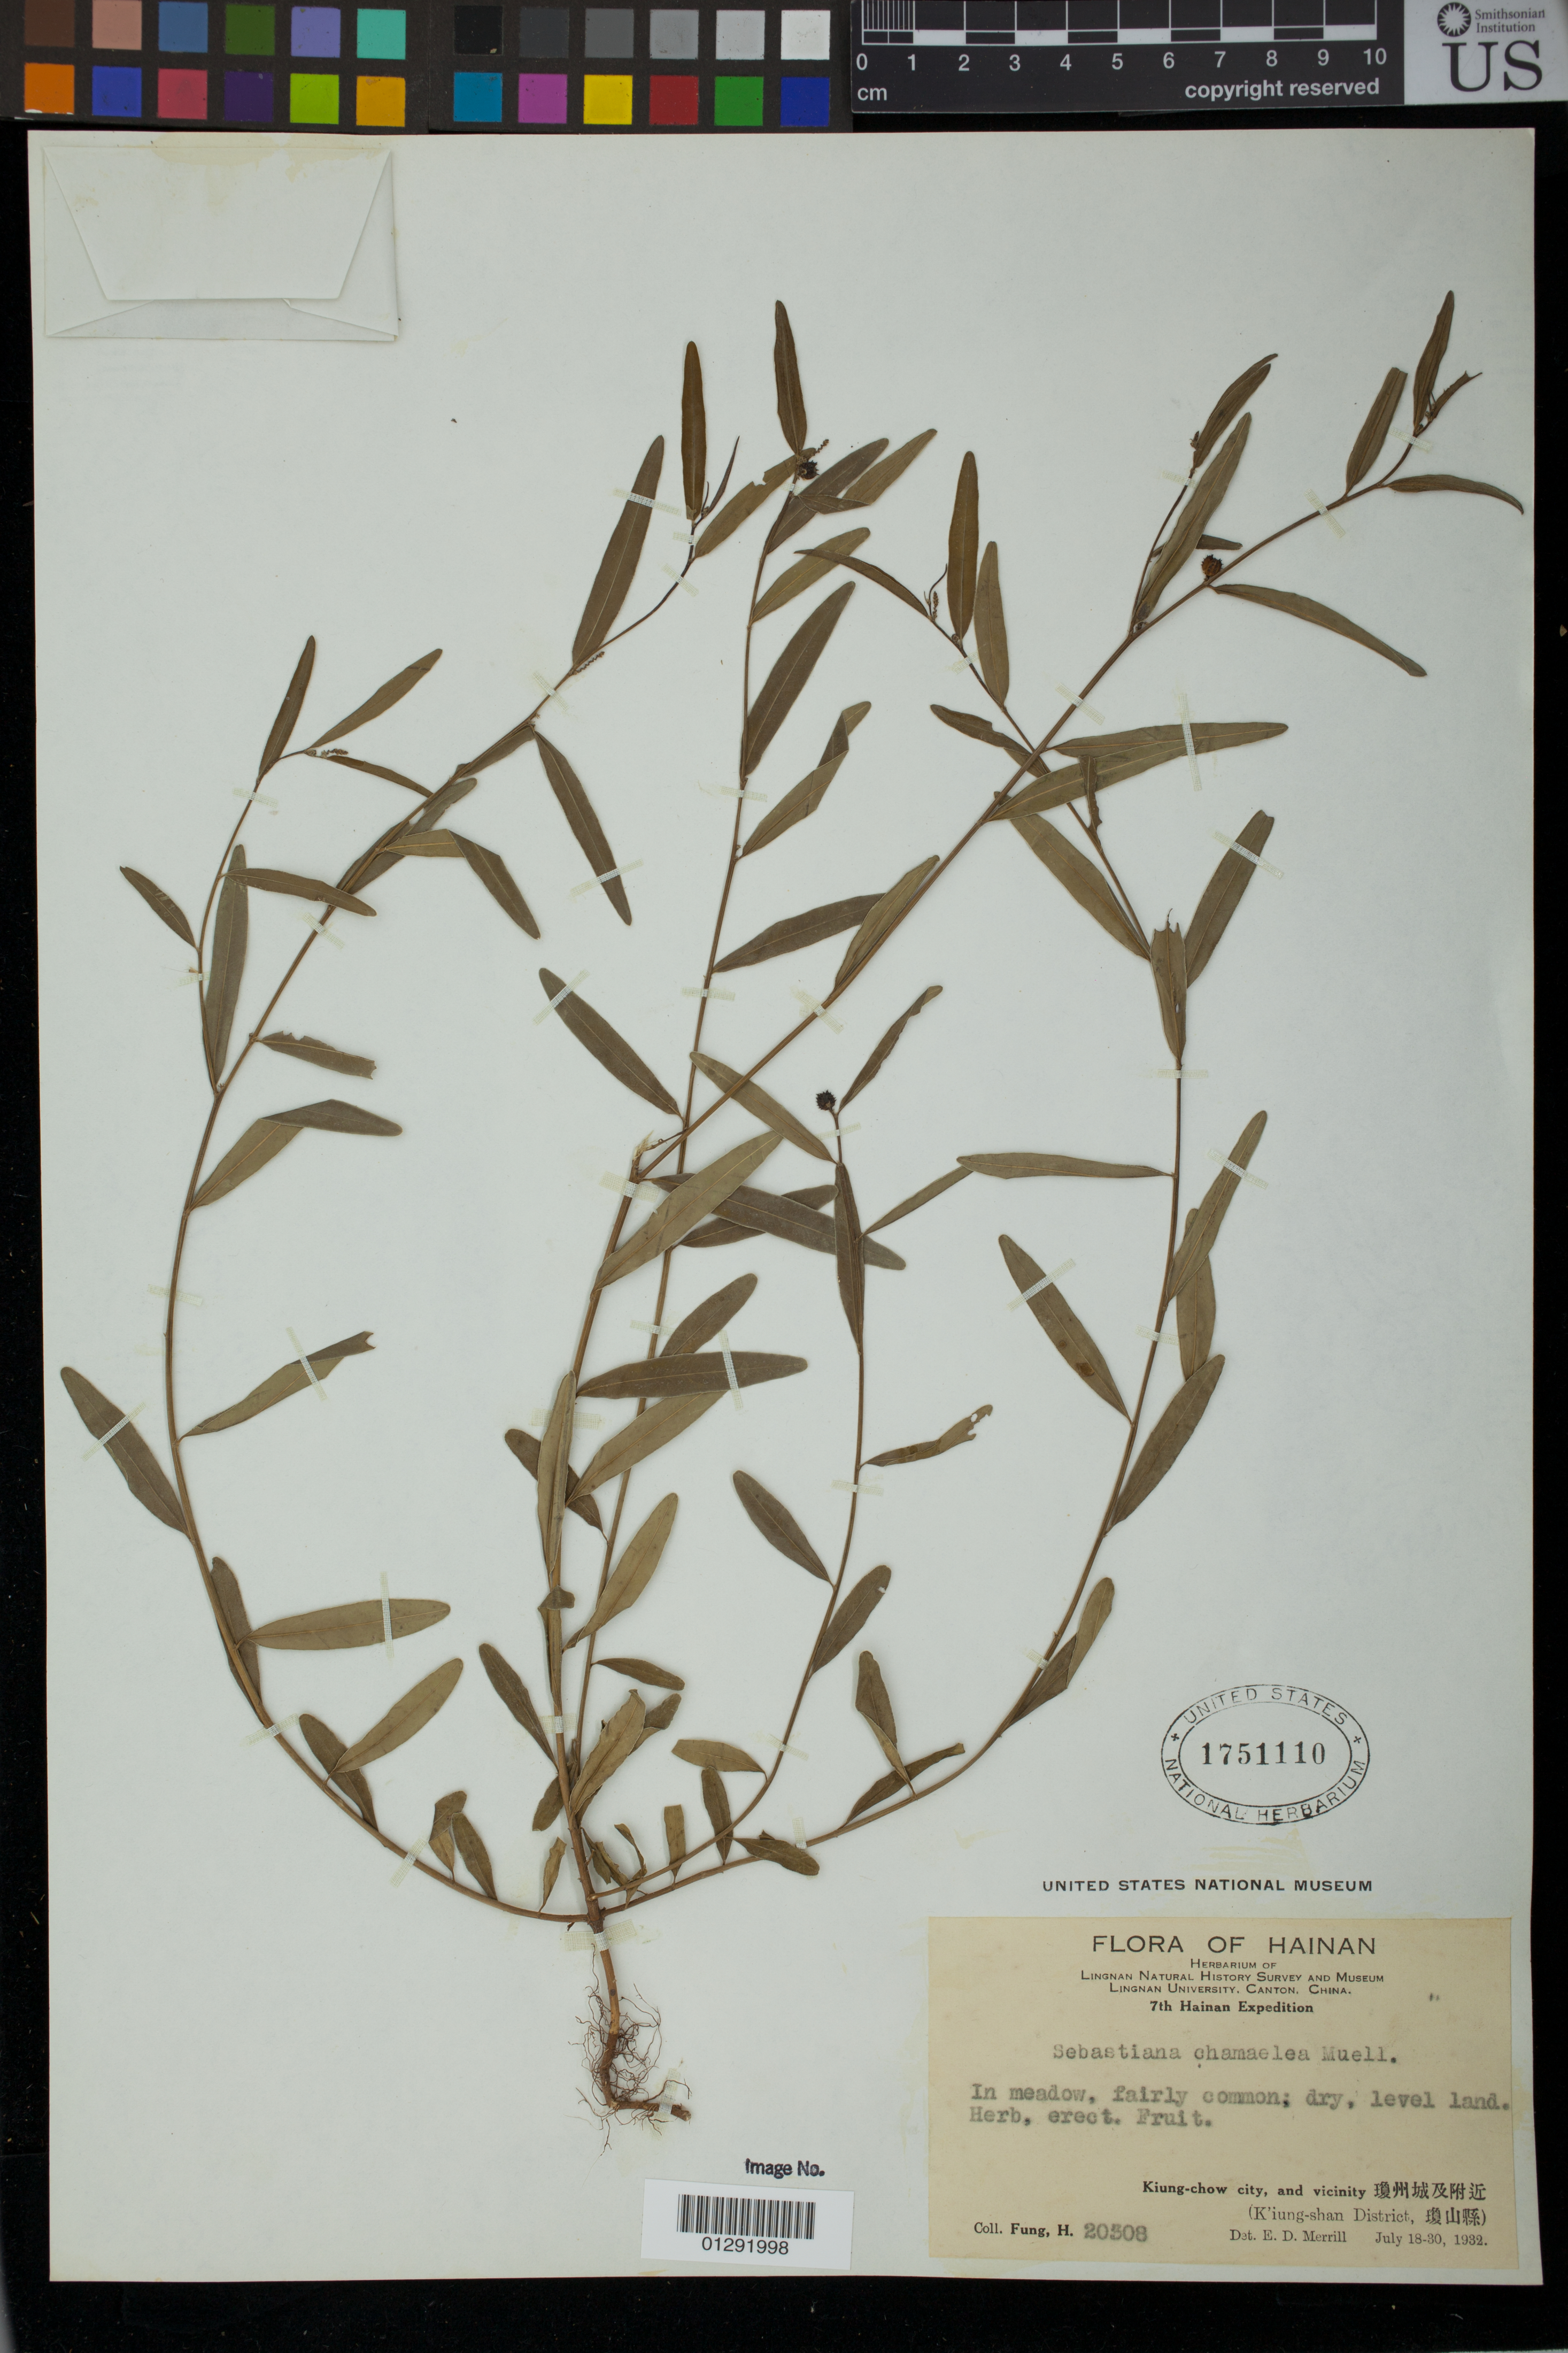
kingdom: Plantae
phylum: Tracheophyta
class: Magnoliopsida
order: Malpighiales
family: Euphorbiaceae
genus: Sebastiania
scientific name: Sebastiania chamaelea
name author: (L.) Müll. Arg.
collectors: H. Fung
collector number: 20508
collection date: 1932-07-18/1932-07-30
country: China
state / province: Hainan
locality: Kiung-chow [Qiongshan] city, and vicinity (K'iung-shan District)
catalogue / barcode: US 1751110